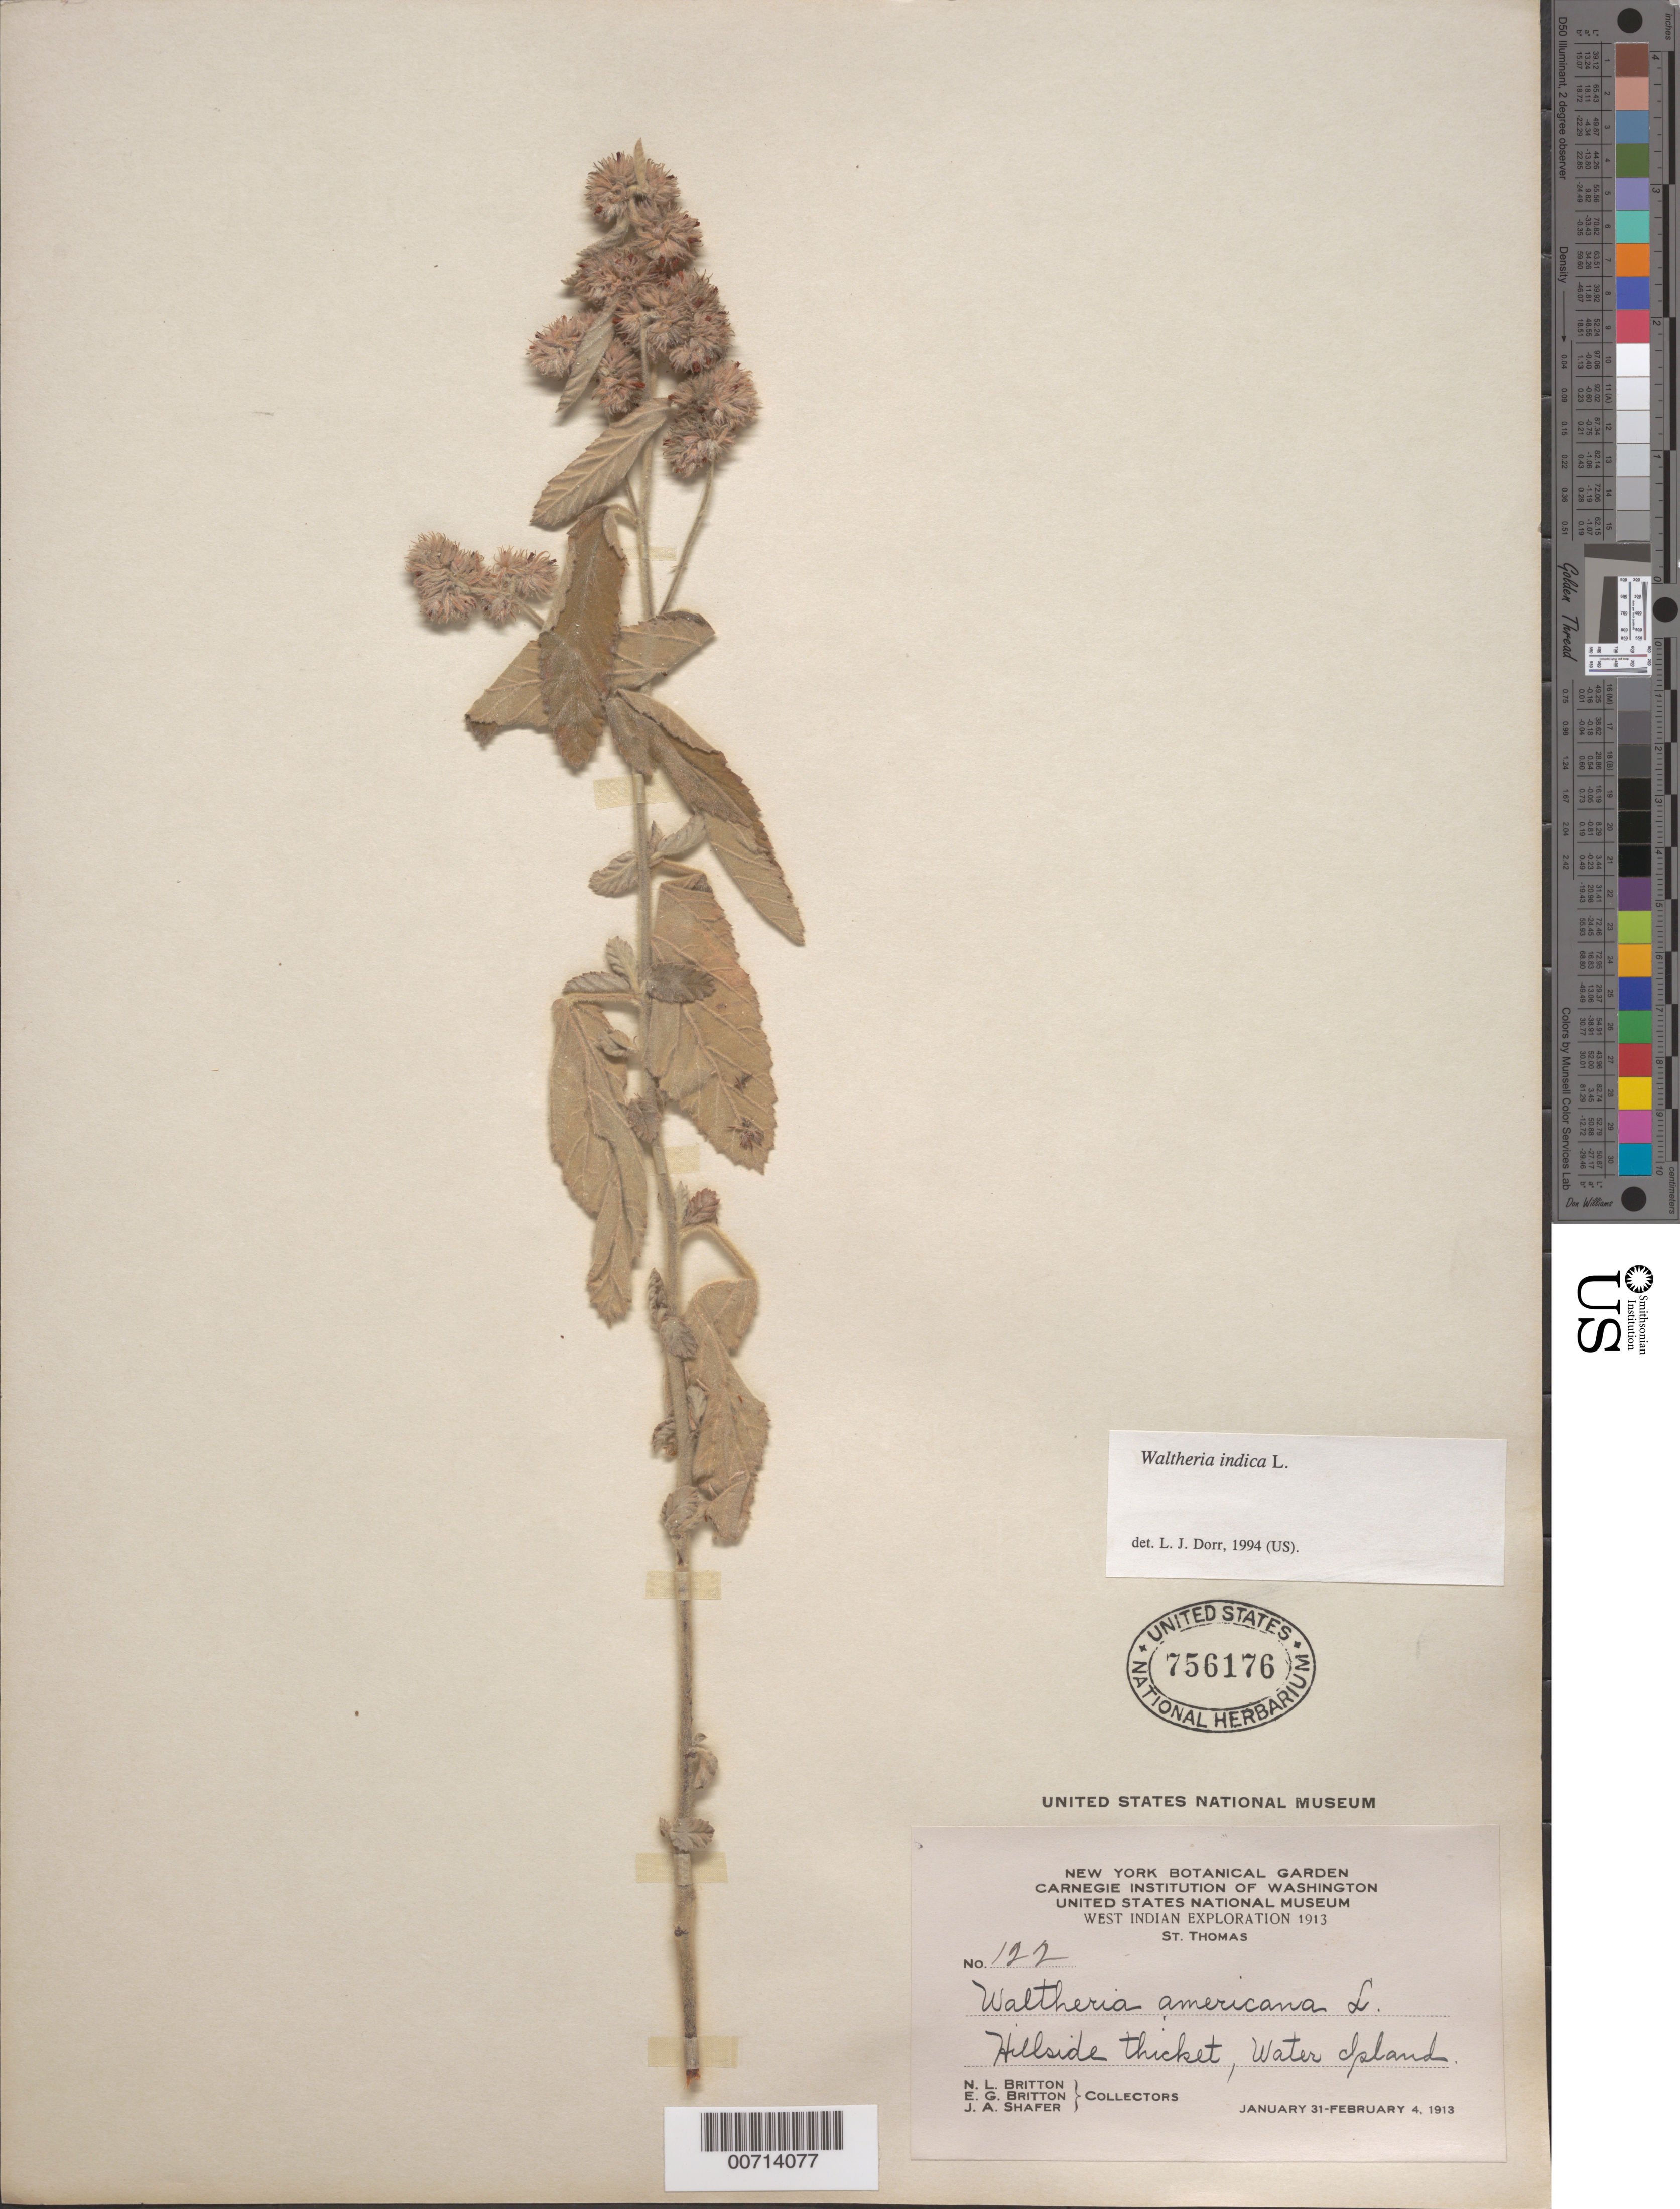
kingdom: Plantae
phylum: Tracheophyta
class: Magnoliopsida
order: Malvales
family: Malvaceae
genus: Waltheria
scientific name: Waltheria indica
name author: L.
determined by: Dorr, L. J., (BOT), Smithsonian Institution - National Museum of Natural History (UNITED STATES)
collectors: N. Britton, E. G. Britton & J. A. Shafer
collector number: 122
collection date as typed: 31 Jan 1913 to 04 Feb 1913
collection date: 1913-01-31/1913-02-04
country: U.S. Virgin Islands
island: St. Thomas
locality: Water Island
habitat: Hillside thicket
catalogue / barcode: US 756176